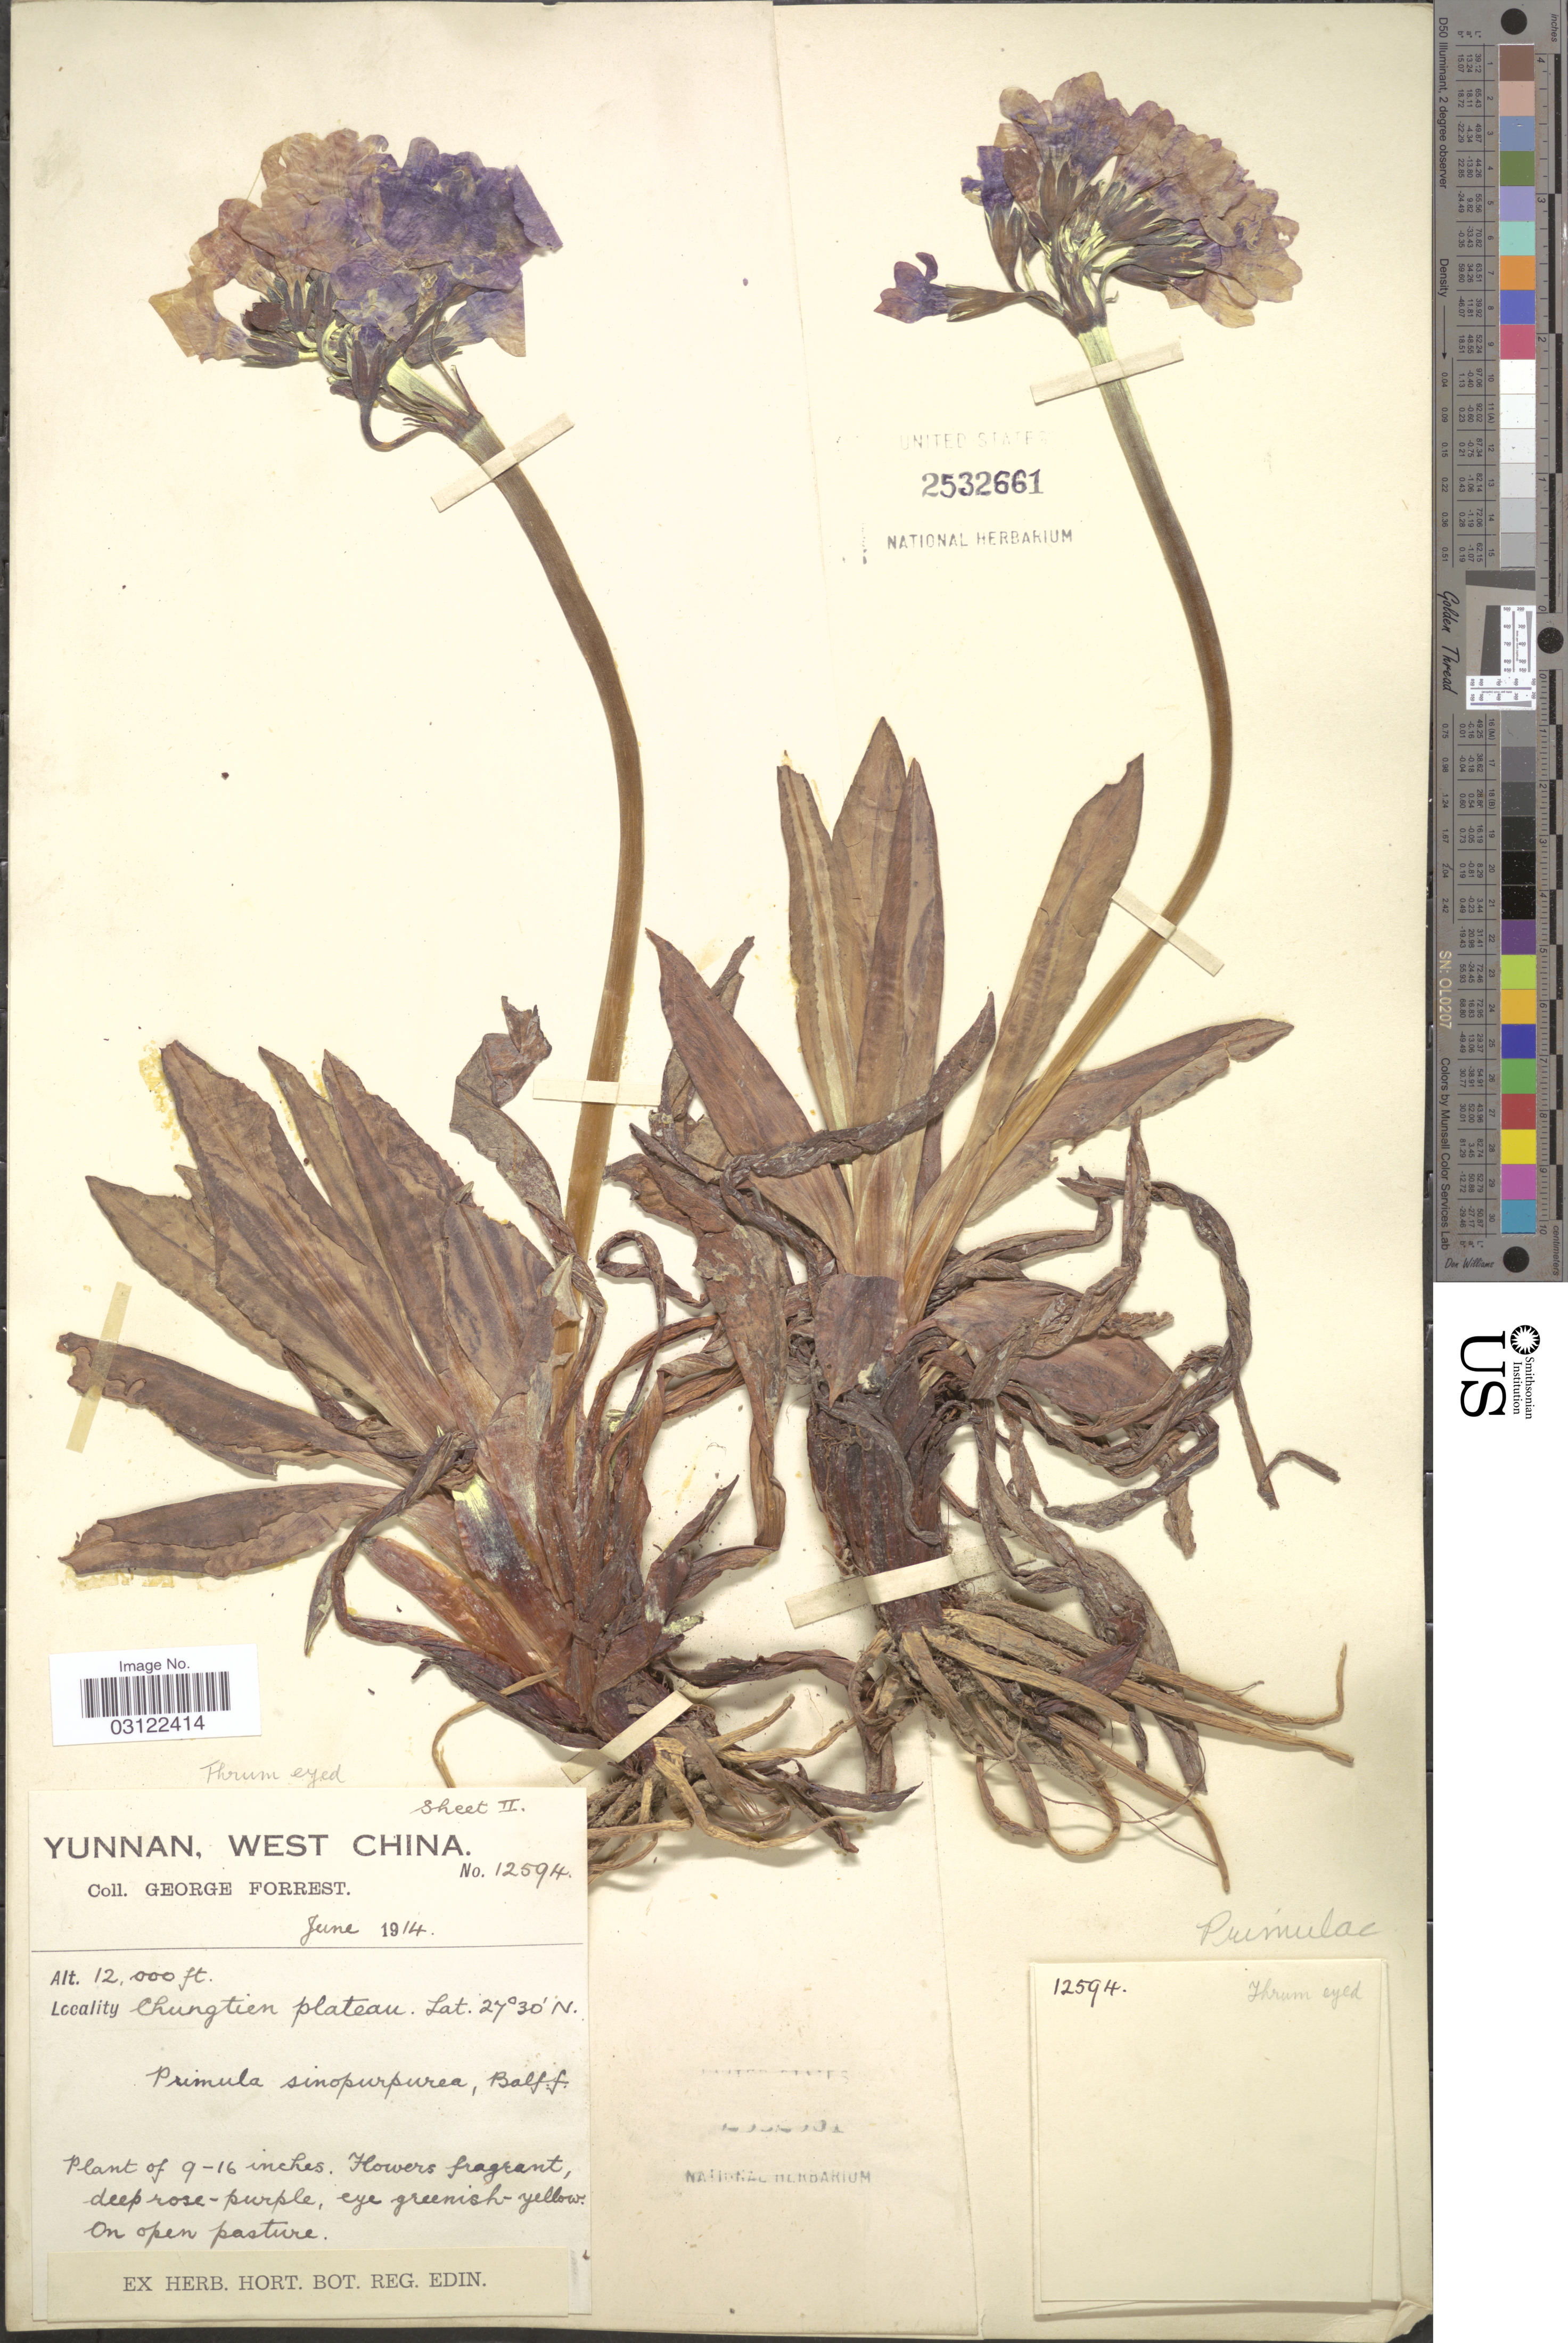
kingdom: Plantae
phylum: Tracheophyta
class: Magnoliopsida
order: Ericales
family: Primulaceae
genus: Primula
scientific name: Primula sinopurpurea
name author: Balf. f. ex Hutch.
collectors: G. Forrest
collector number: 12594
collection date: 1914-06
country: China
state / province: Yunnan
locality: West China. Chungtien plateau.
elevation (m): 3658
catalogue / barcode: US 2532661